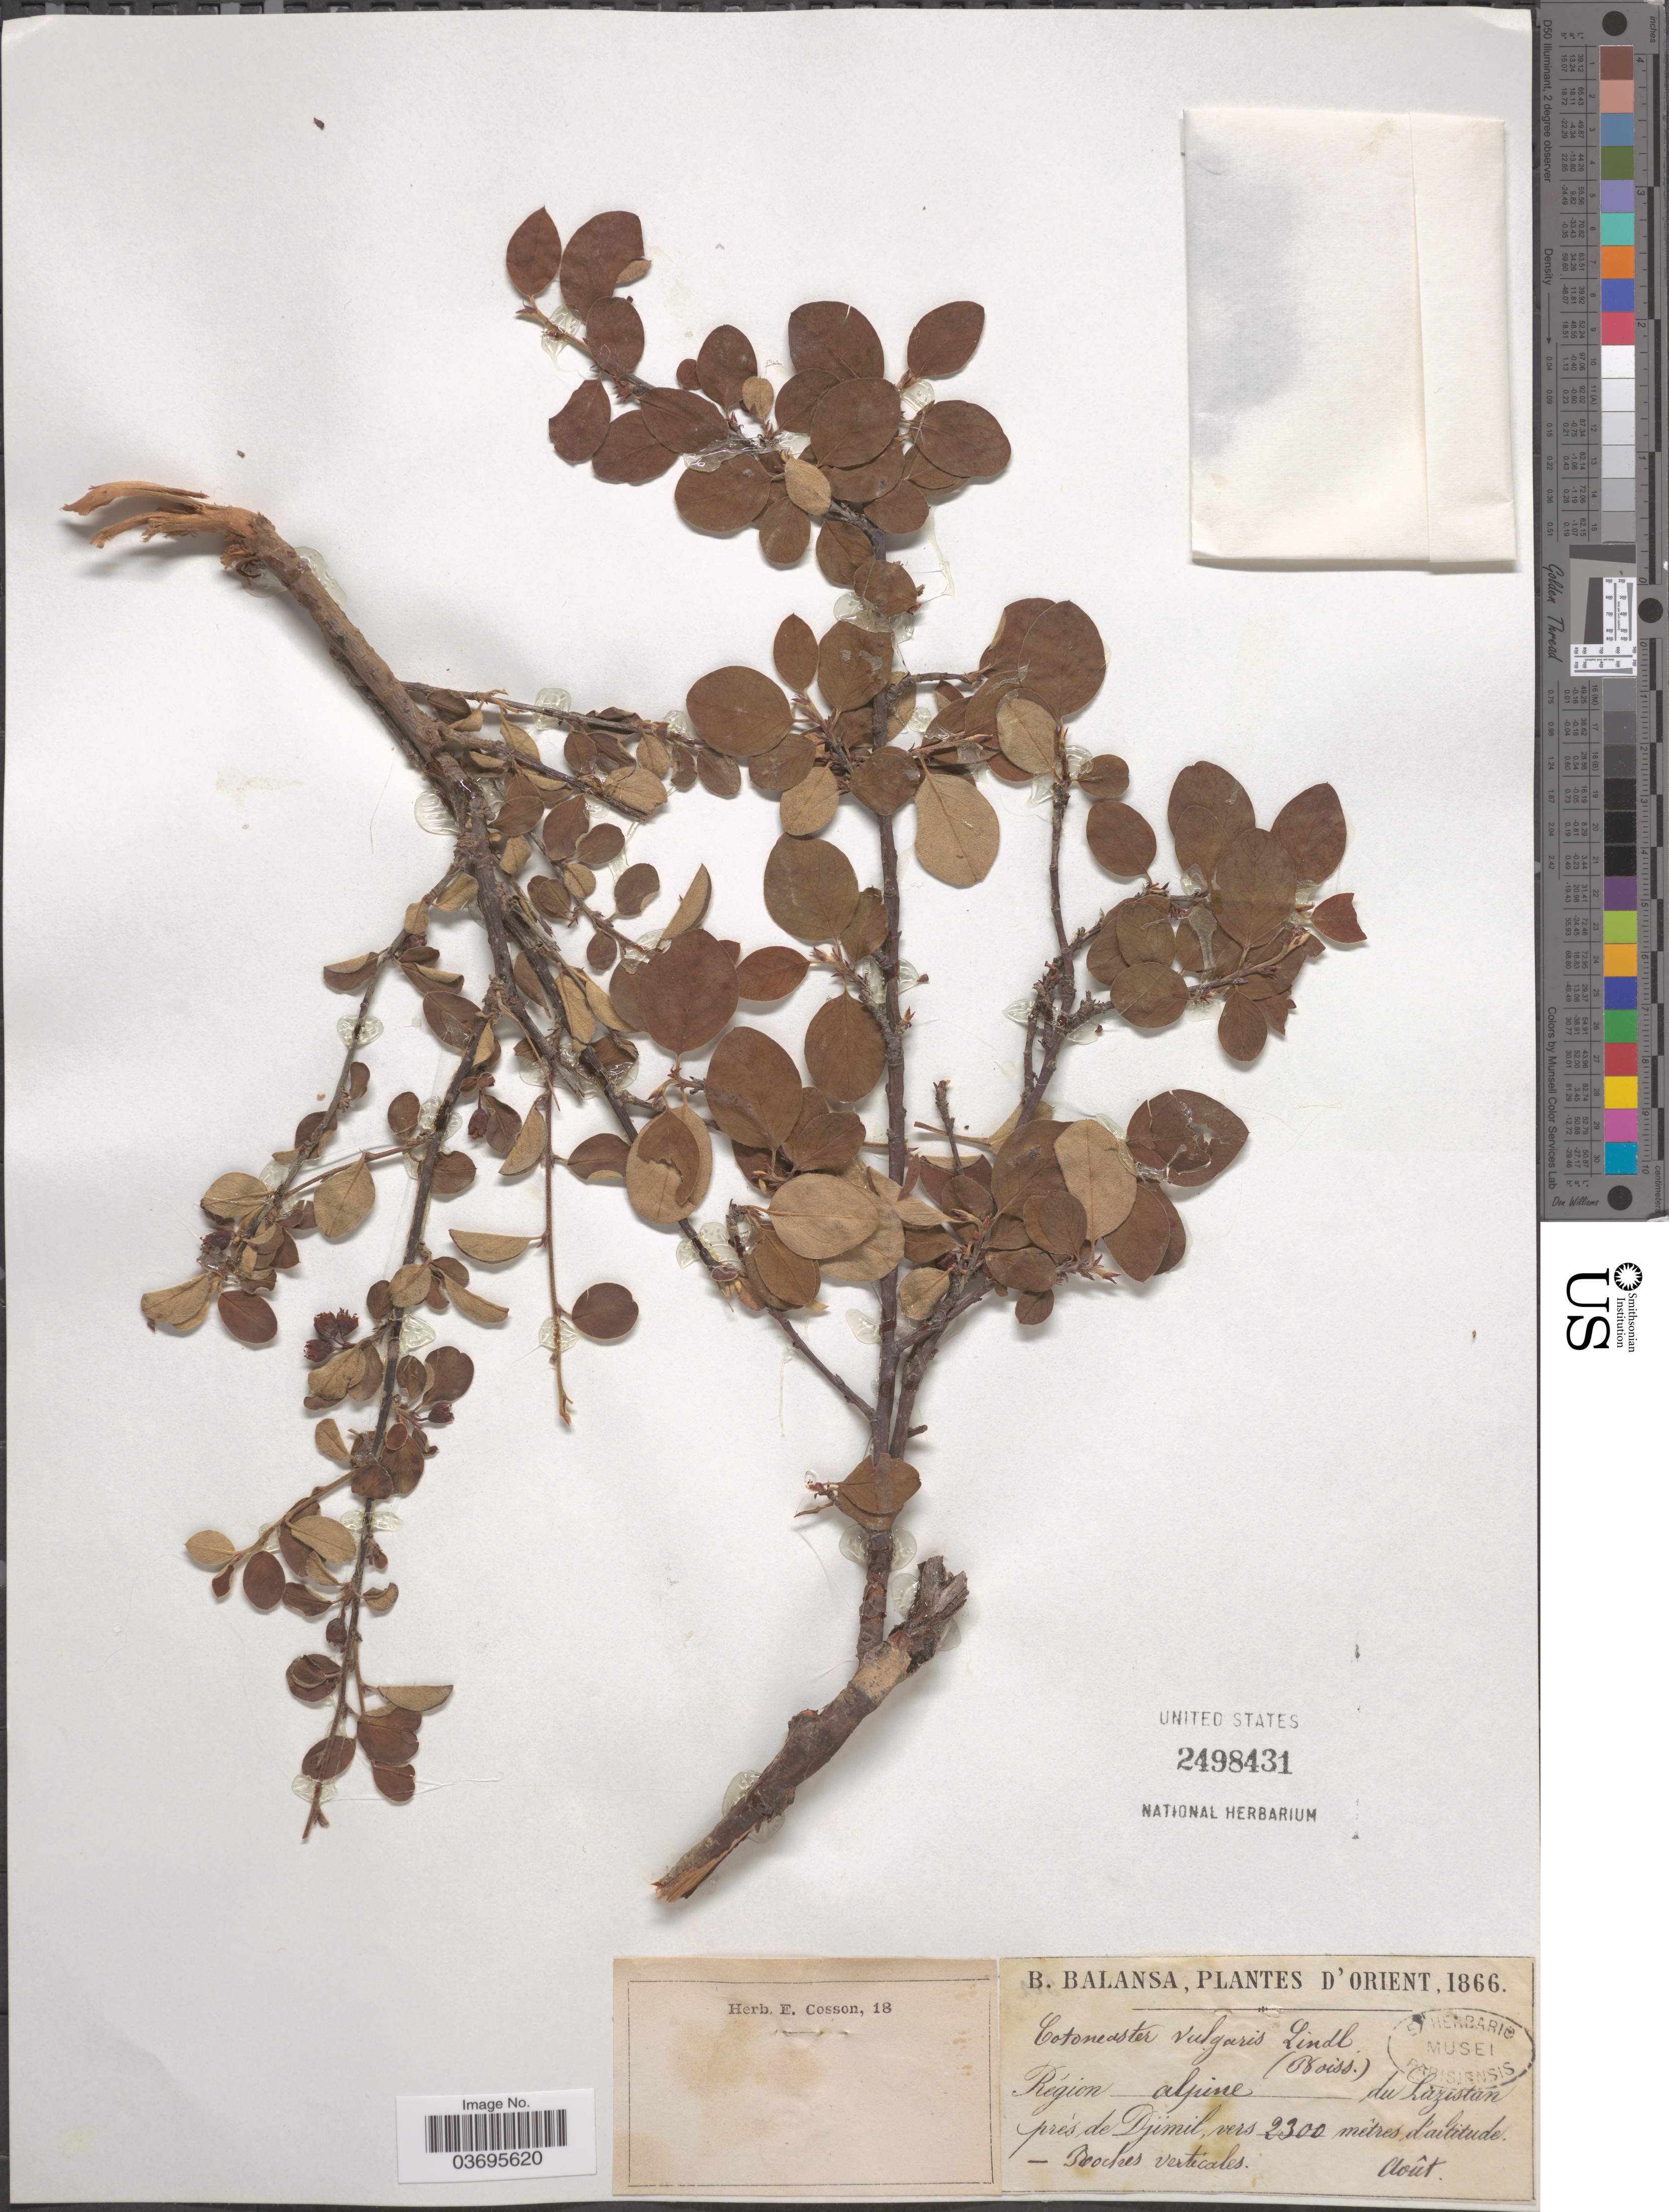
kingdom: Plantae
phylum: Tracheophyta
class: Magnoliopsida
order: Rosales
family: Rosaceae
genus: Cotoneaster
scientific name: Cotoneaster vulgaris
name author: Lindl.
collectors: B. Balansa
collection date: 1866-08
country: Turkey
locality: D'Orient. Région alpine du Laristan près de Djimil.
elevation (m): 2300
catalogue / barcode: US 2498431